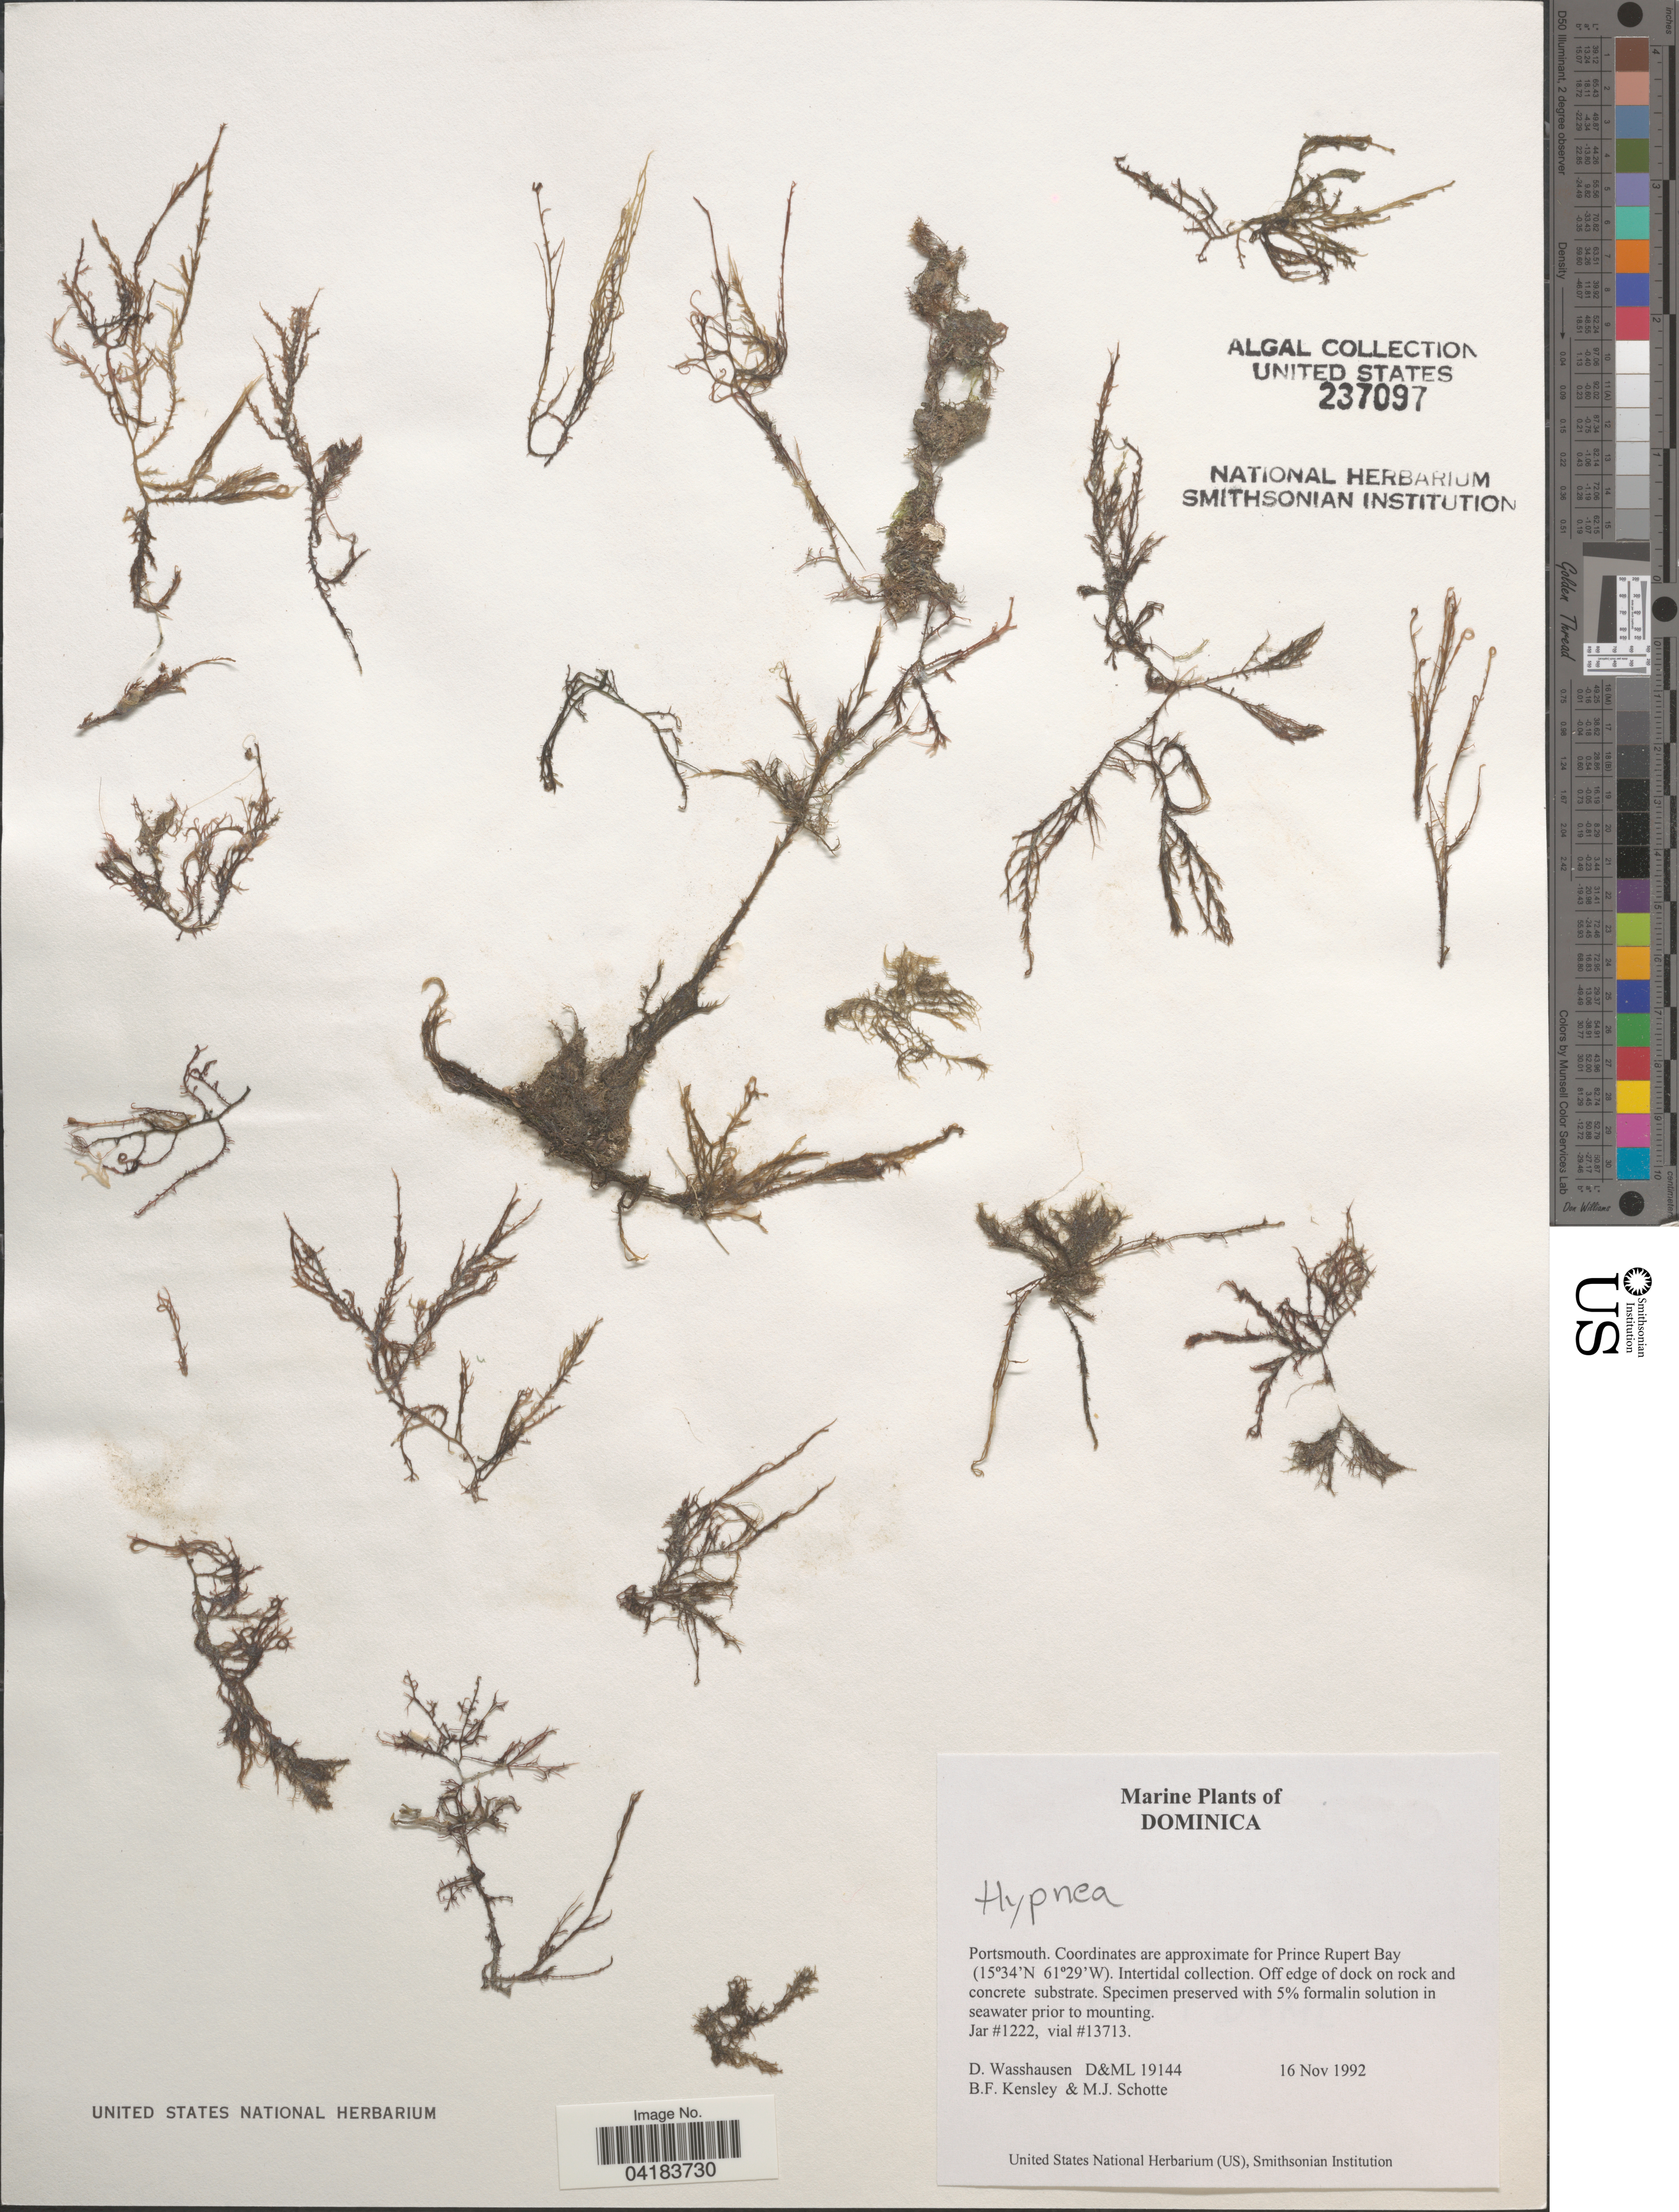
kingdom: Plantae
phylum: Rhodophyta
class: Florideophyceae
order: Gigartinales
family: Cystocloniaceae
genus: Hypnea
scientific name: Hypnea sp.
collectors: D. C. Wasshausen, B. Kensley & M. Schotte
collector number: D&ML19144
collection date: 1992-11-16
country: Dominica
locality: Portsmouth. Coordinates are approximate for Prince Rupert Bay.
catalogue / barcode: US 237097